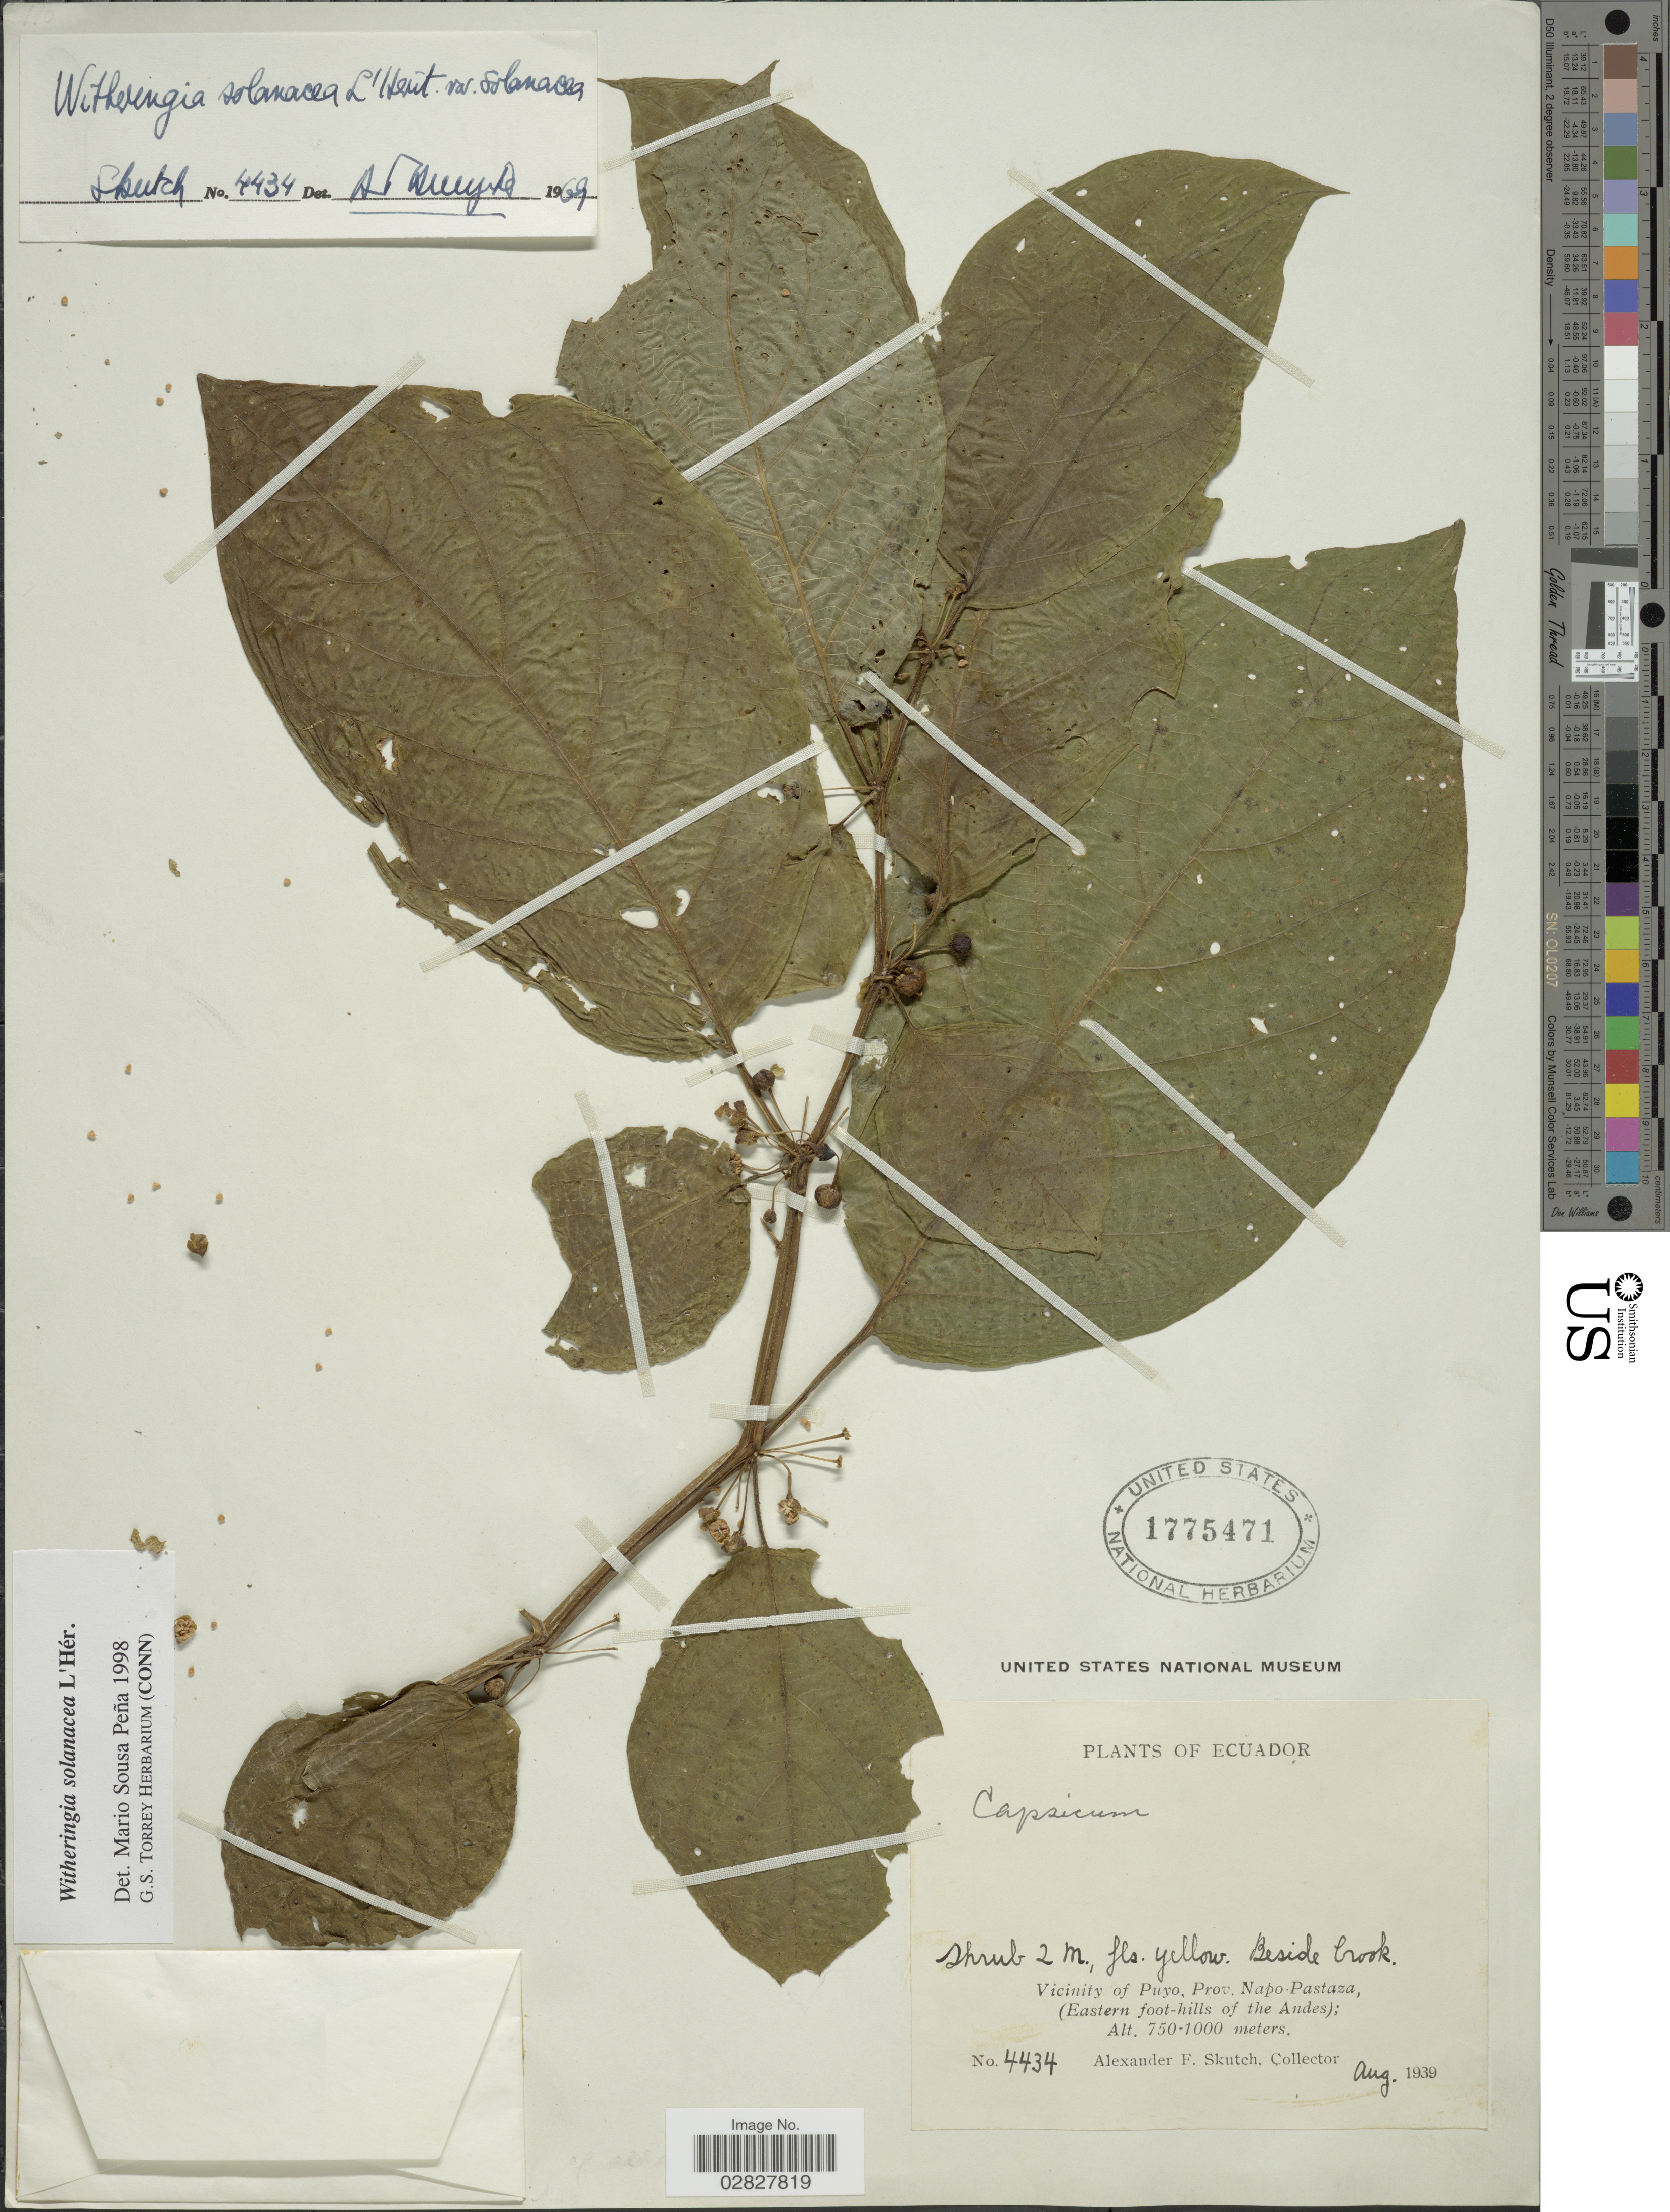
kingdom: Plantae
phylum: Tracheophyta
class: Magnoliopsida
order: Solanales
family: Solanaceae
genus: Witheringia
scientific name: Witheringia solanacea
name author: L'Hér.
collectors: A. F. Skutch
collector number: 4434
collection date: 1939-08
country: Ecuador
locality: Vicinity of Puyo, Prov. Napo-Pastaza, (Eastern foot-hills of the Andes).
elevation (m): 750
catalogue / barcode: US 1775471